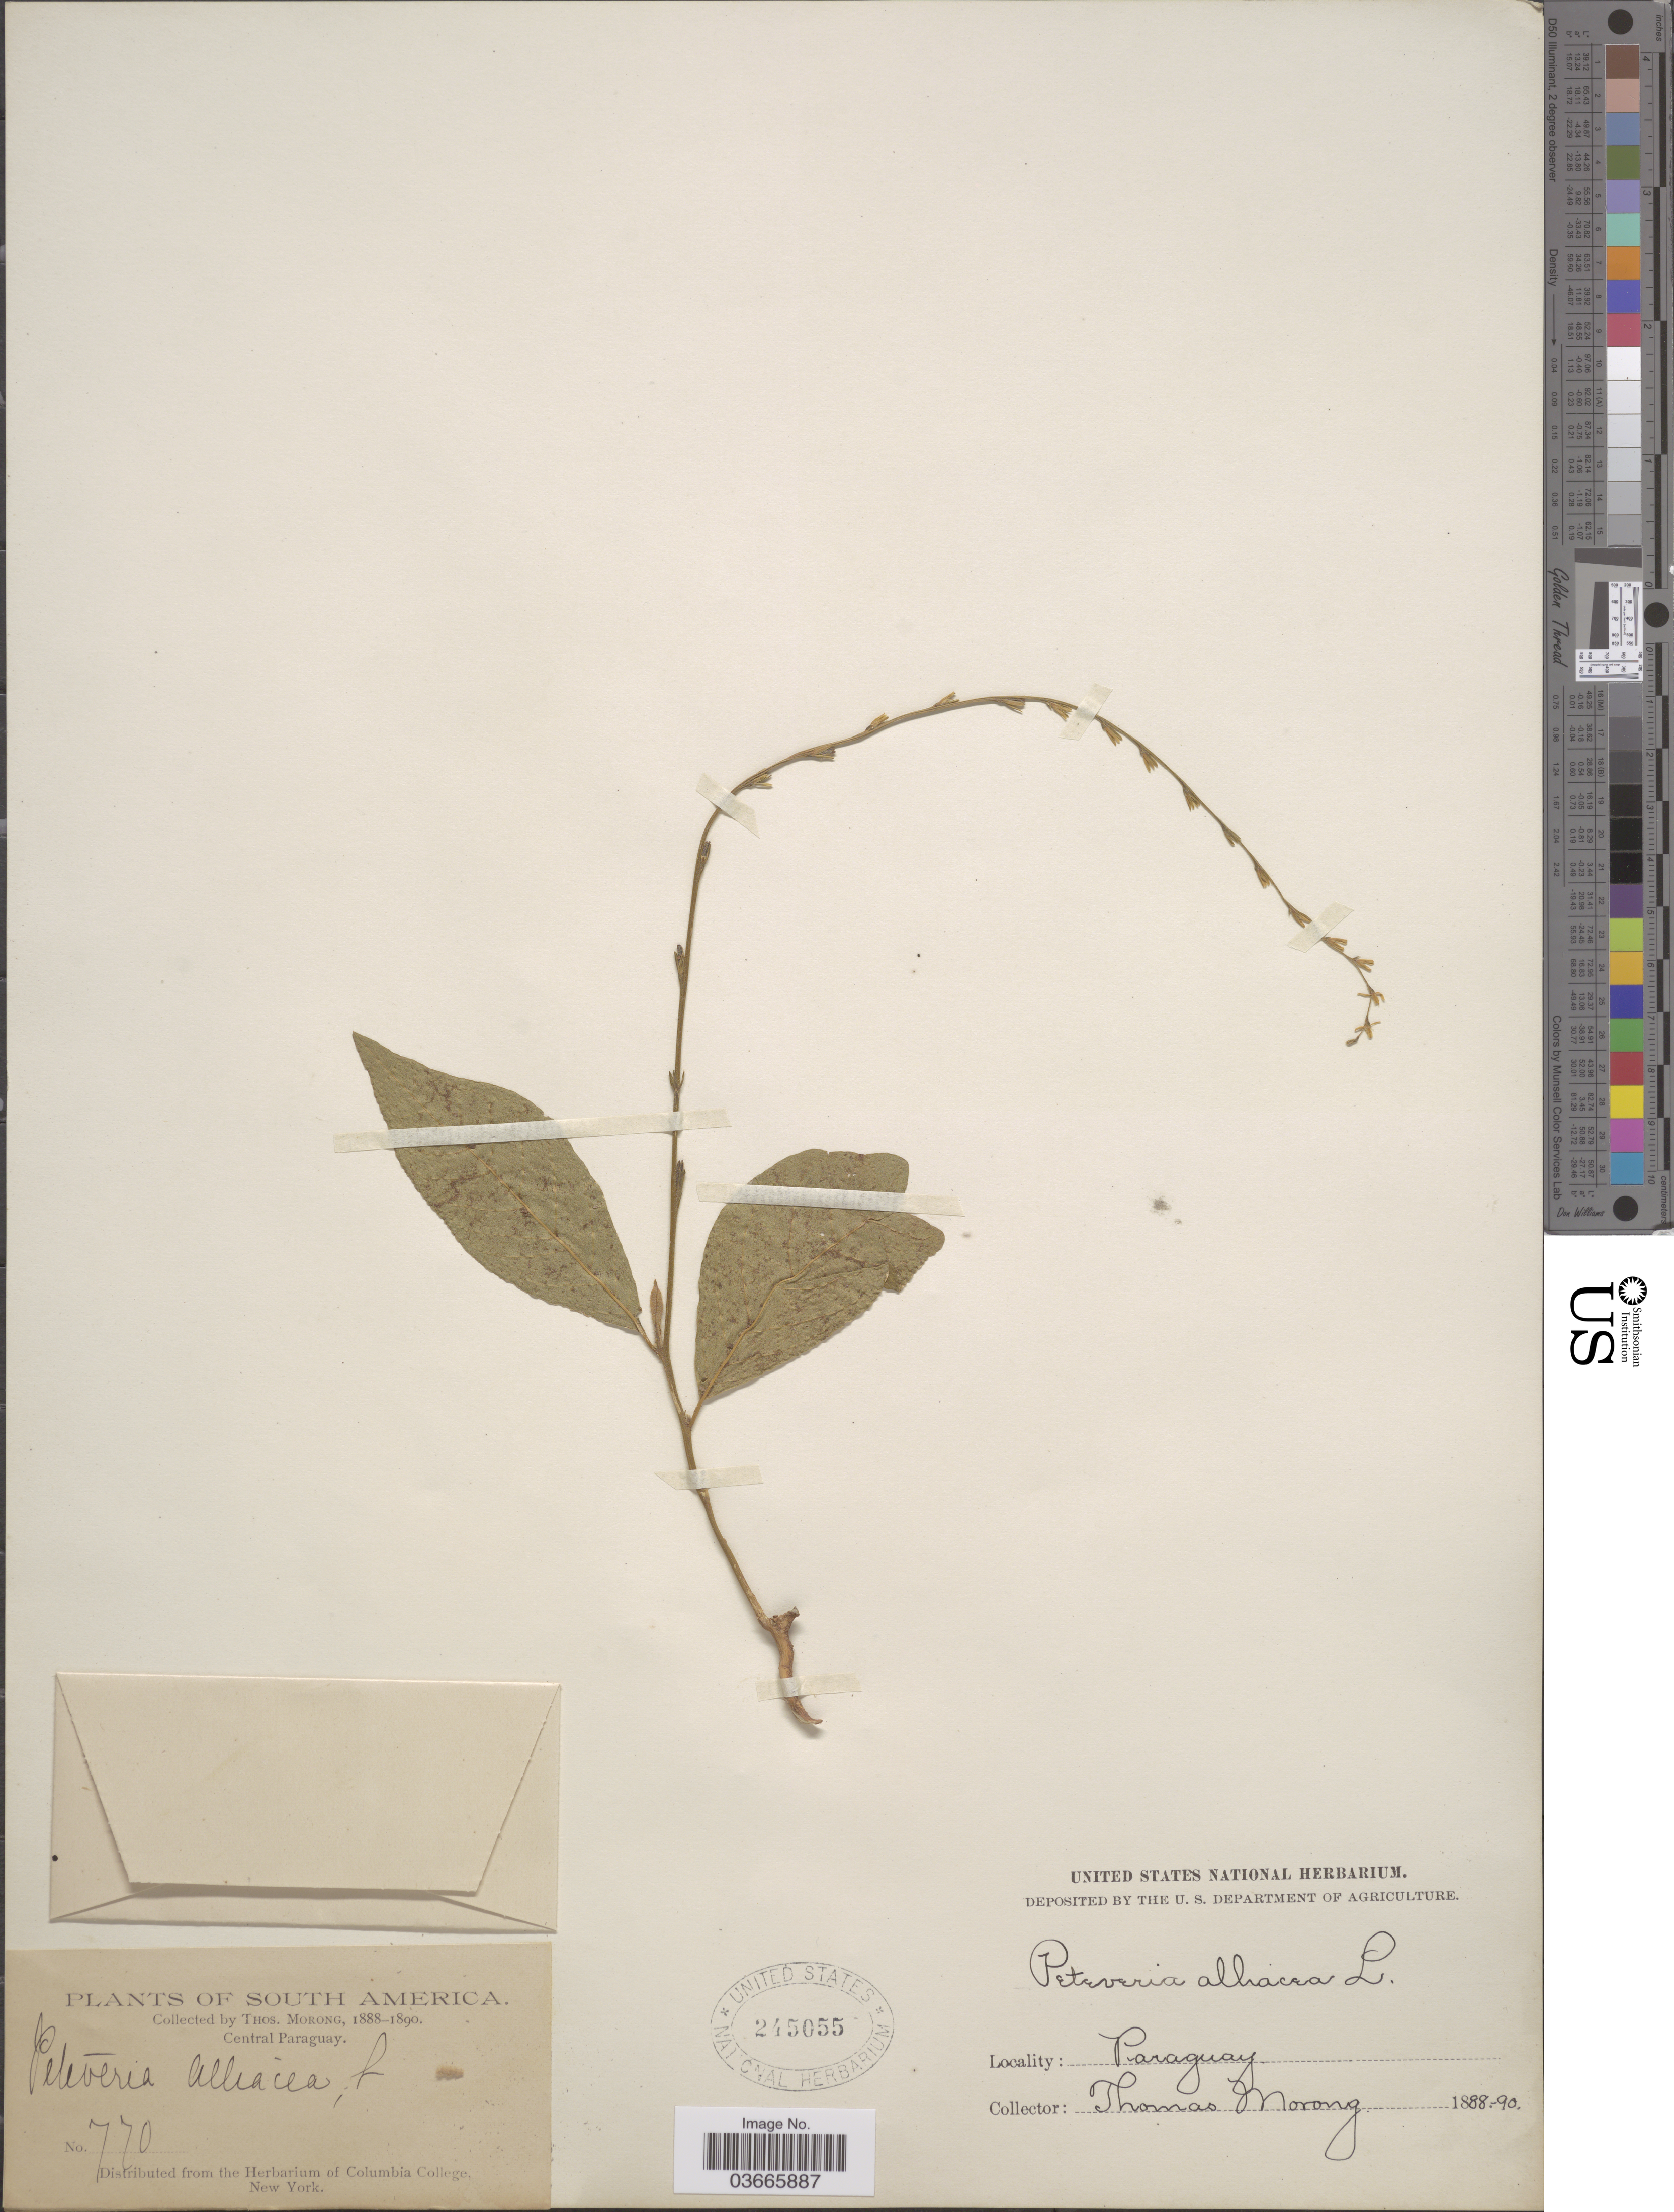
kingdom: Plantae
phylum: Tracheophyta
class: Magnoliopsida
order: Caryophyllales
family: Phytolaccaceae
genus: Petiveria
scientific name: Petiveria alliacea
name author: L.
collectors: ex herb. T. Morong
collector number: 770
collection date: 1888/1890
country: Paraguay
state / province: Central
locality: Central Paraguay.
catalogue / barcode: US 245055